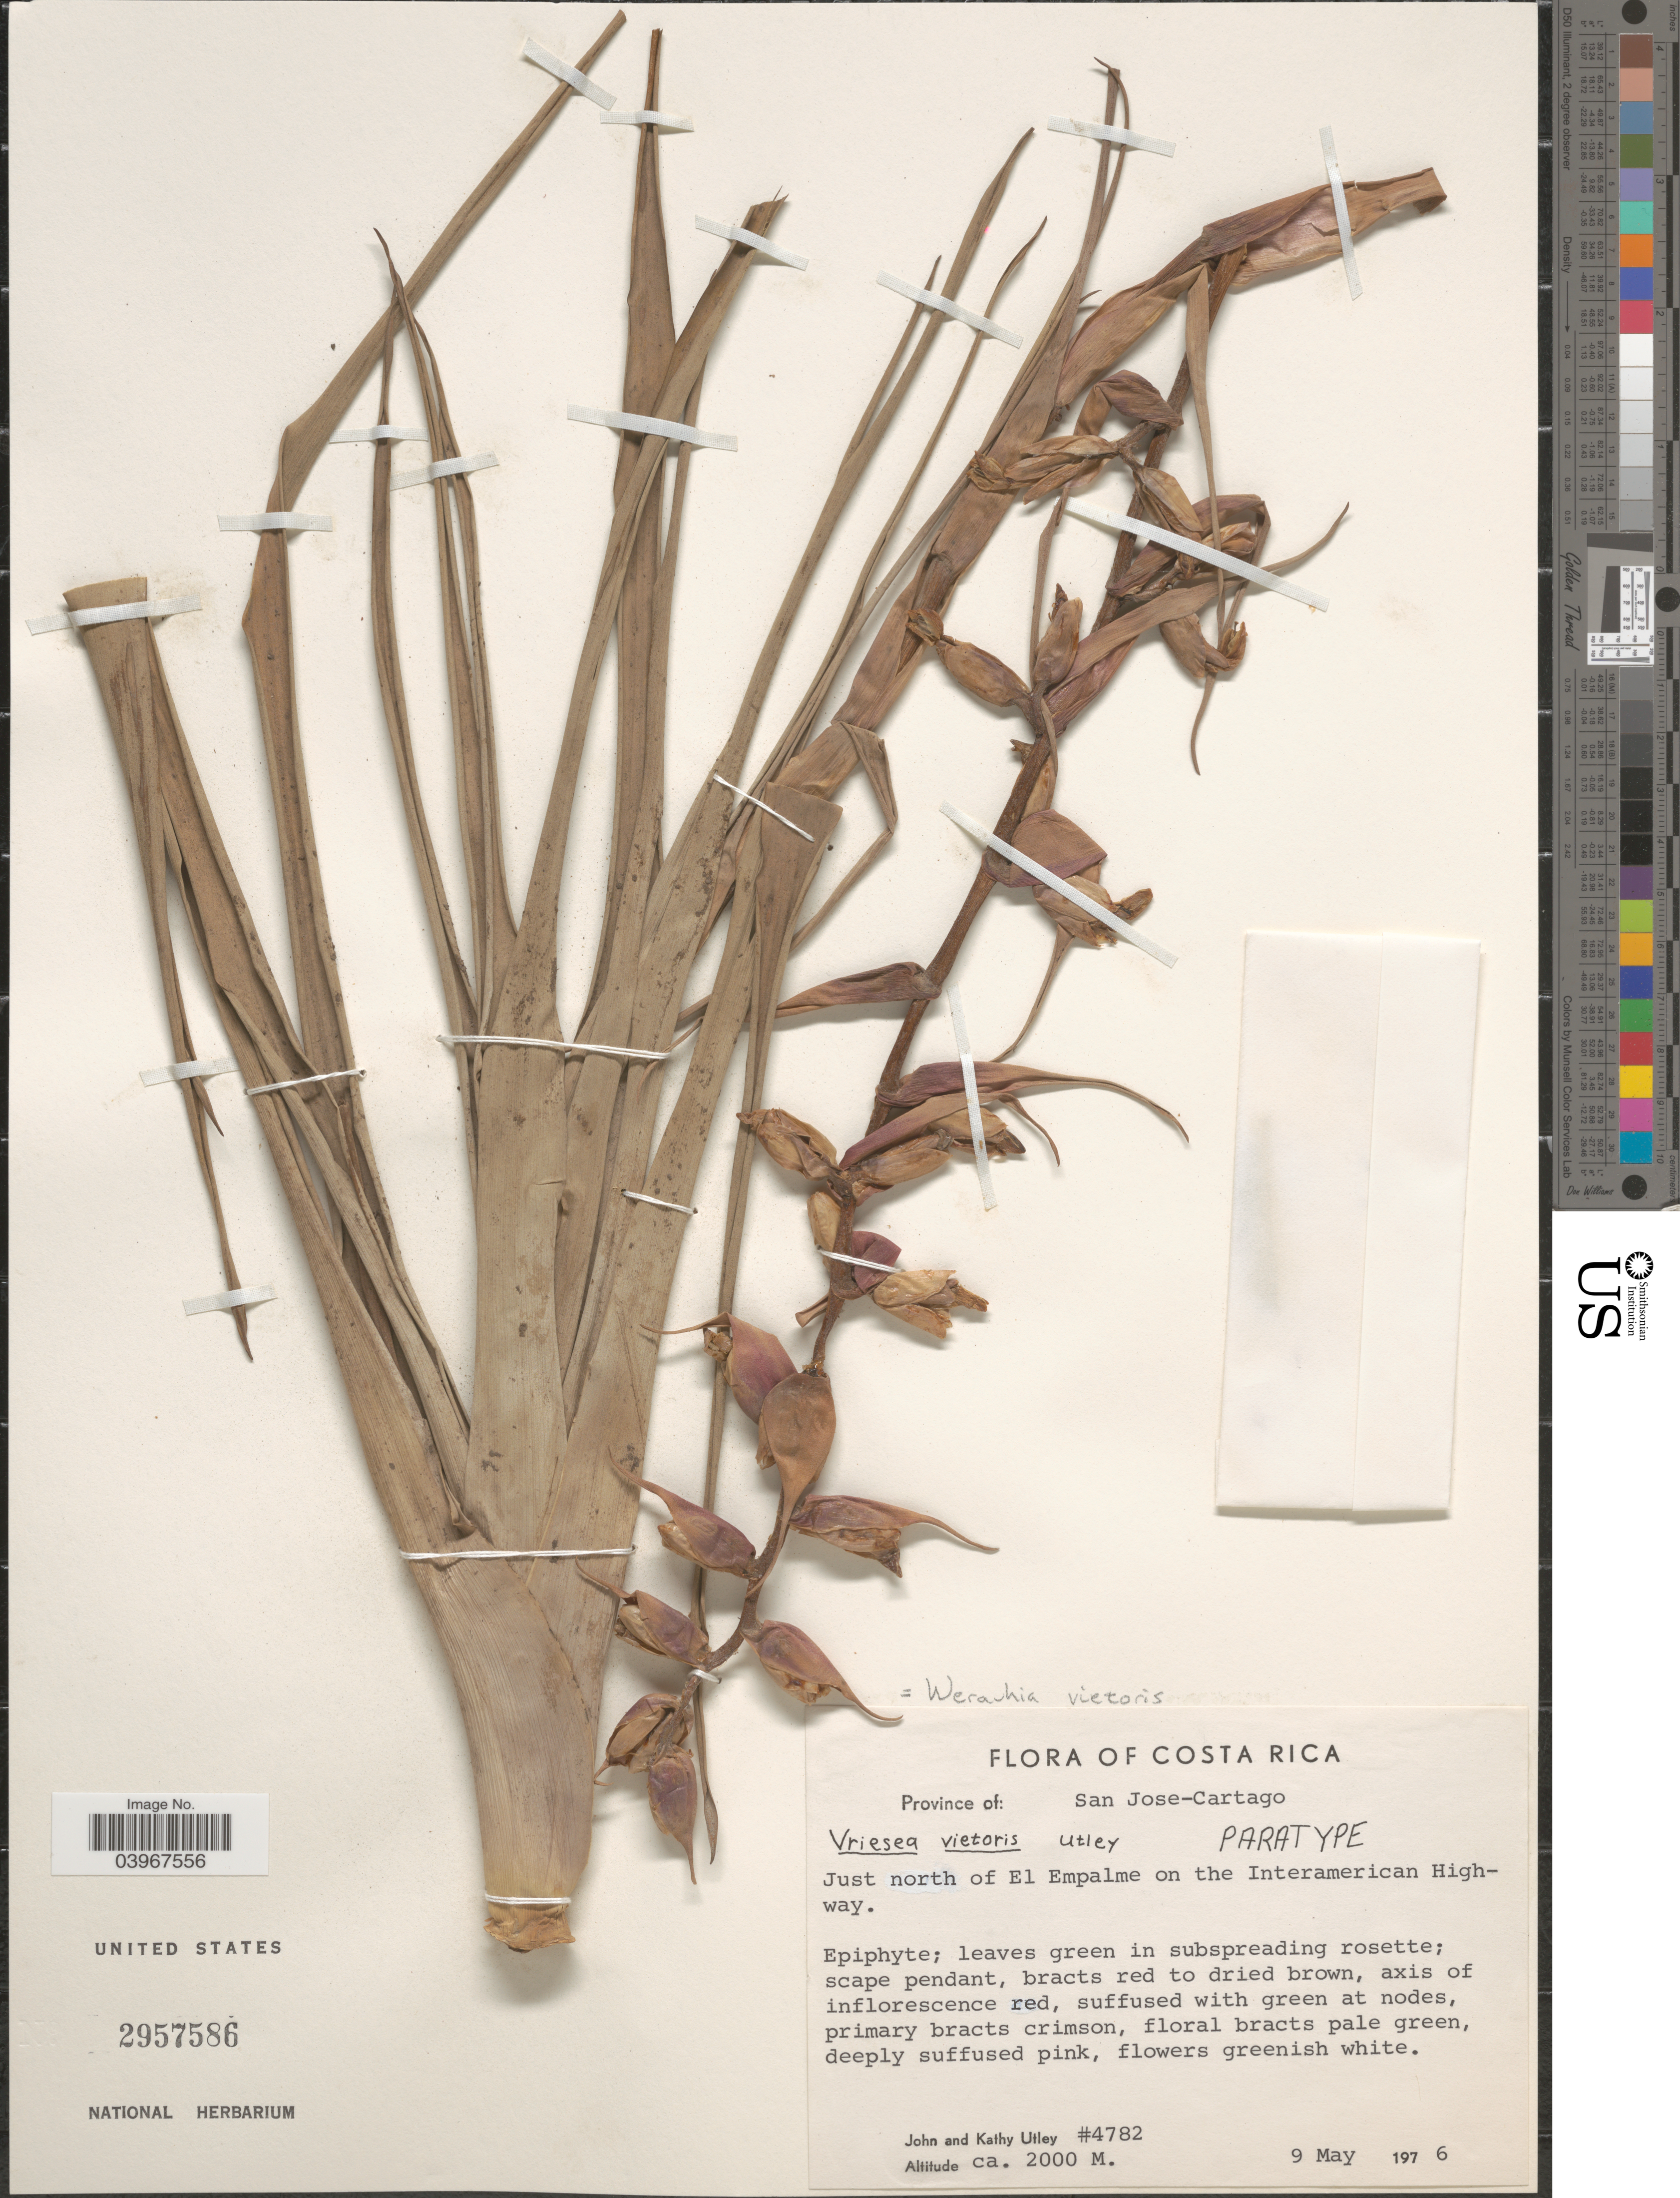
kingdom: Plantae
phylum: Tracheophyta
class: Liliopsida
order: Poales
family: Bromeliaceae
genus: Werauhia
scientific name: Werauhia vietoris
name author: (Utley) J.R. Grant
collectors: J. F. Utley & K. Burt-Utley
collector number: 4782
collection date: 1976-05-09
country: Costa Rica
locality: Province of: San Jose-Cartago. Just north of El Empalme on the Interamerican Highway.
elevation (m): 2000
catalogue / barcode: US 2957586